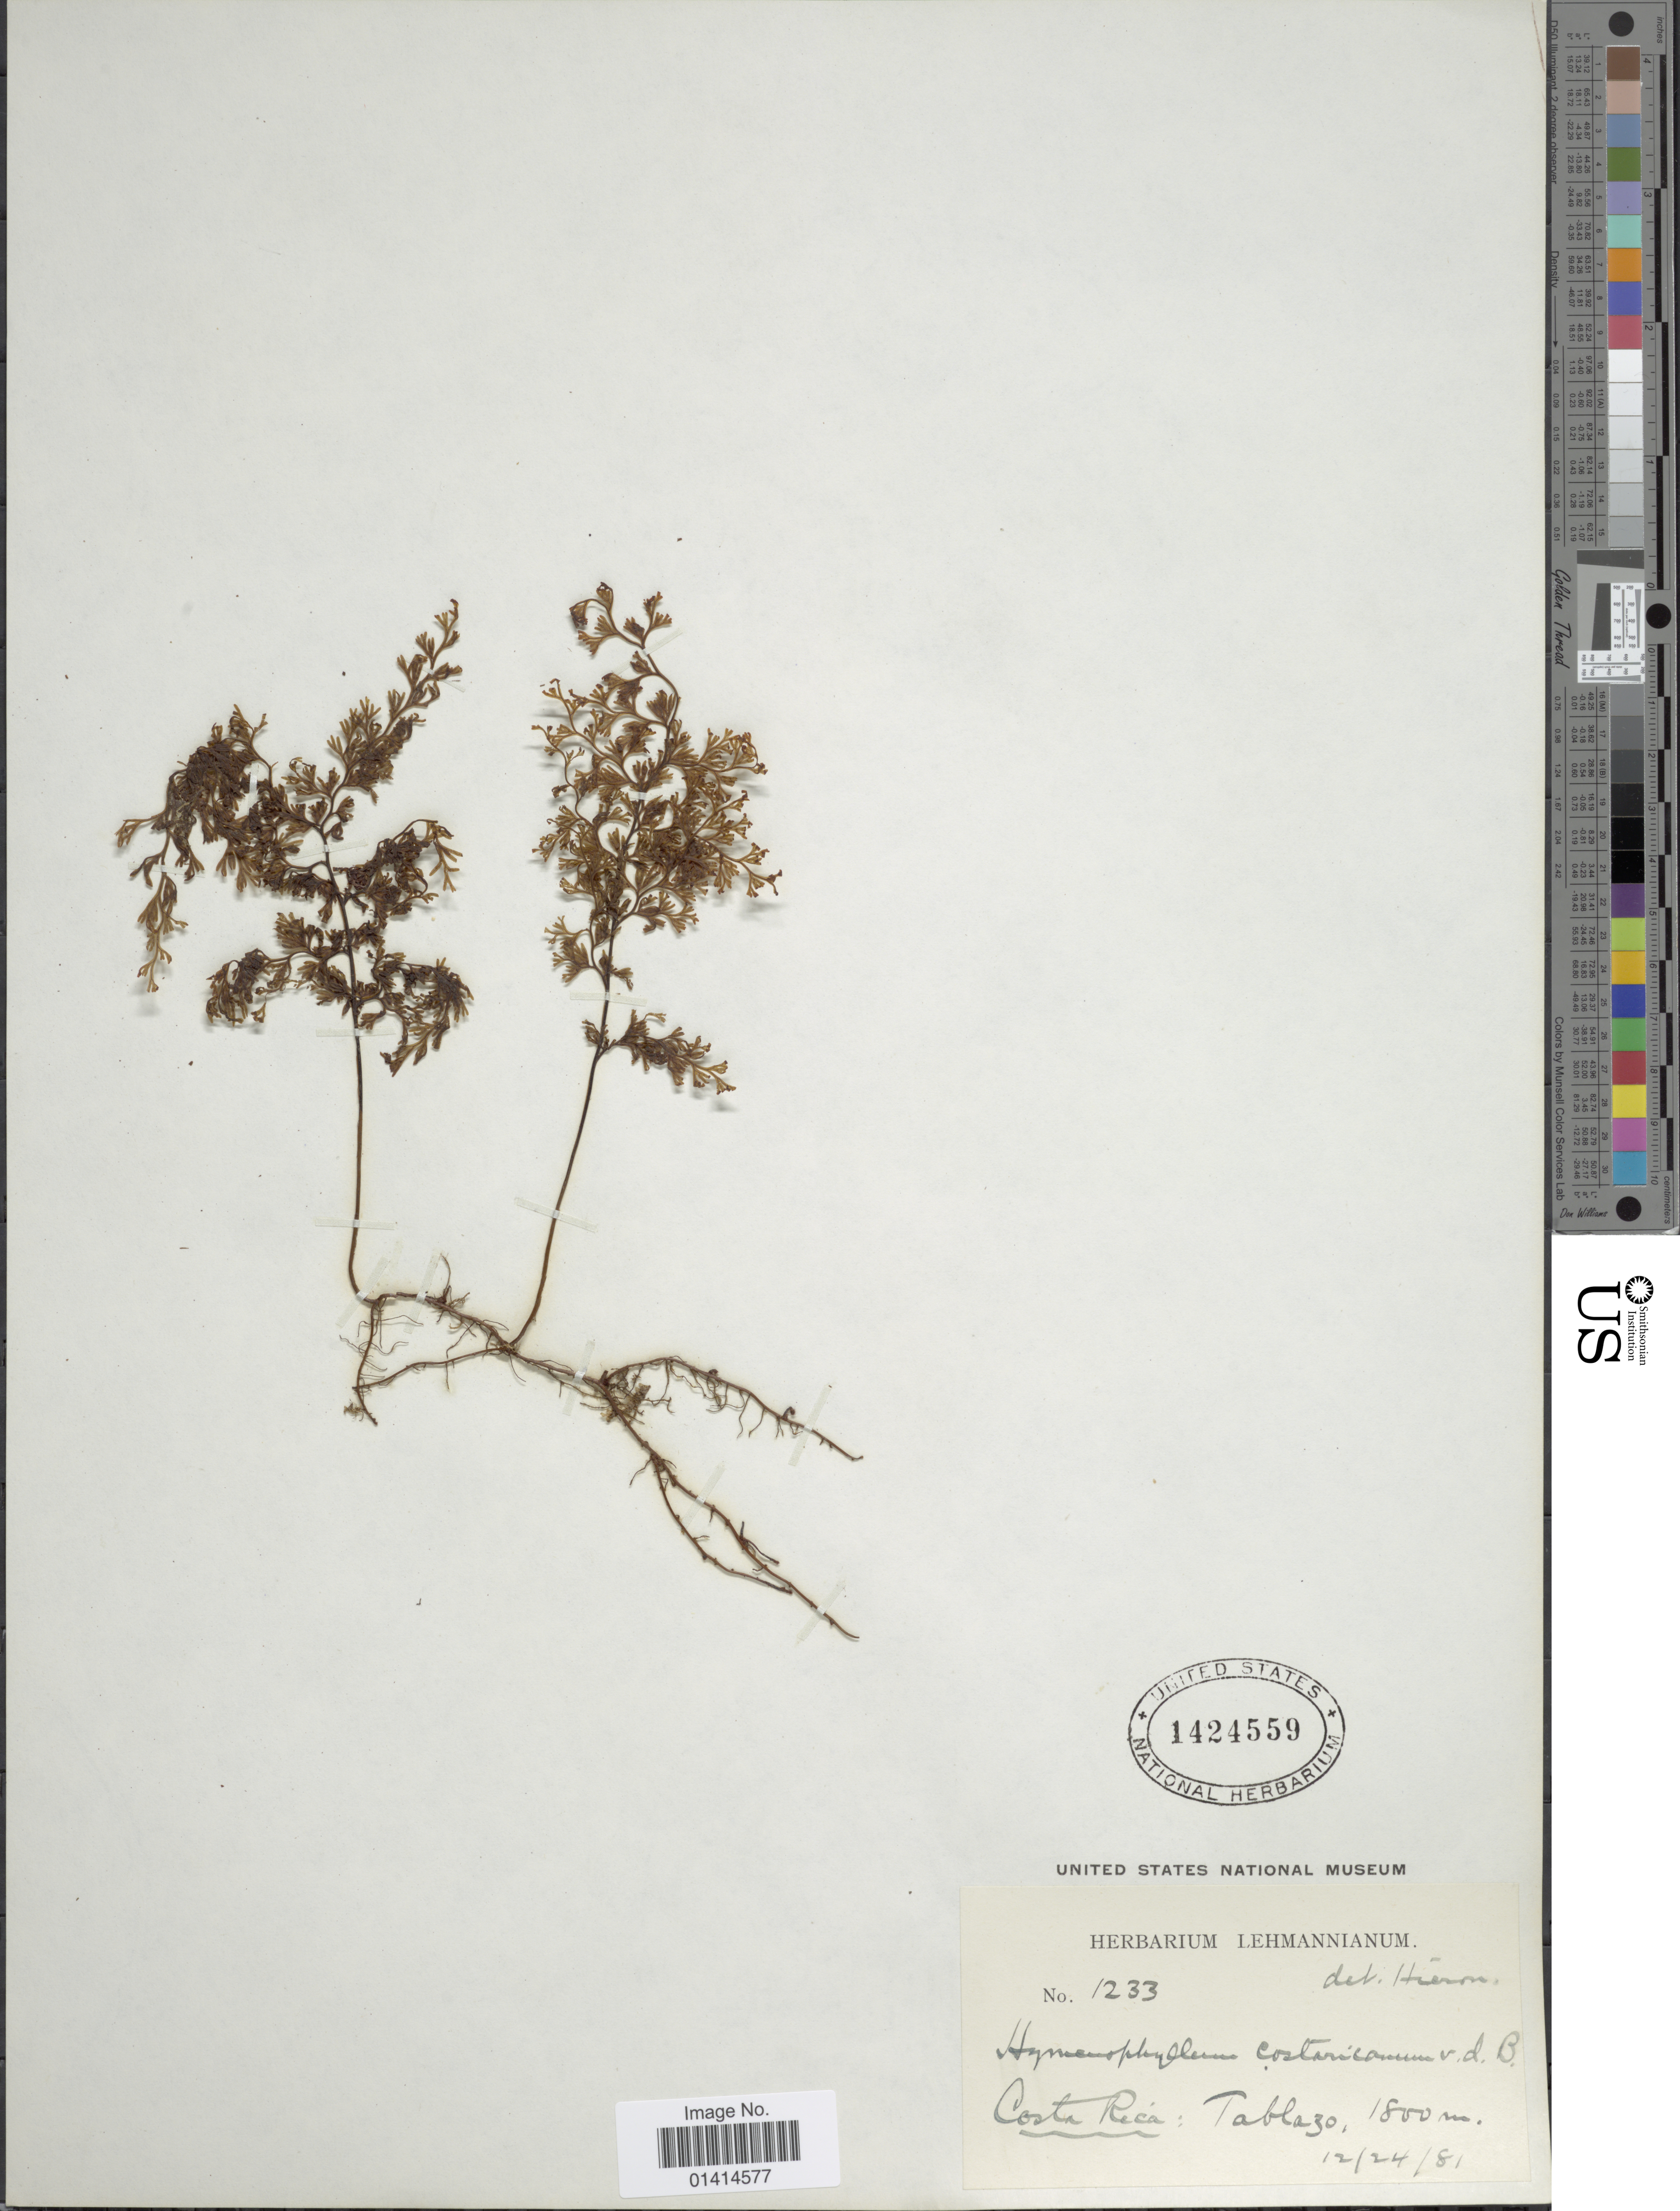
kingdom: Plantae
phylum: Tracheophyta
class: Polypodiopsida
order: Hymenophyllales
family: Hymenophyllaceae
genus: Hymenophyllum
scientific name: Hymenophyllum polyanthos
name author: (Sw.) Sw.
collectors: ex herb. Lehmannianum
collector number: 1233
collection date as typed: Transcribed d/m/y: 24/12/81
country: Costa Rica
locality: Tablazo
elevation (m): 1800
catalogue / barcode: US 14244559